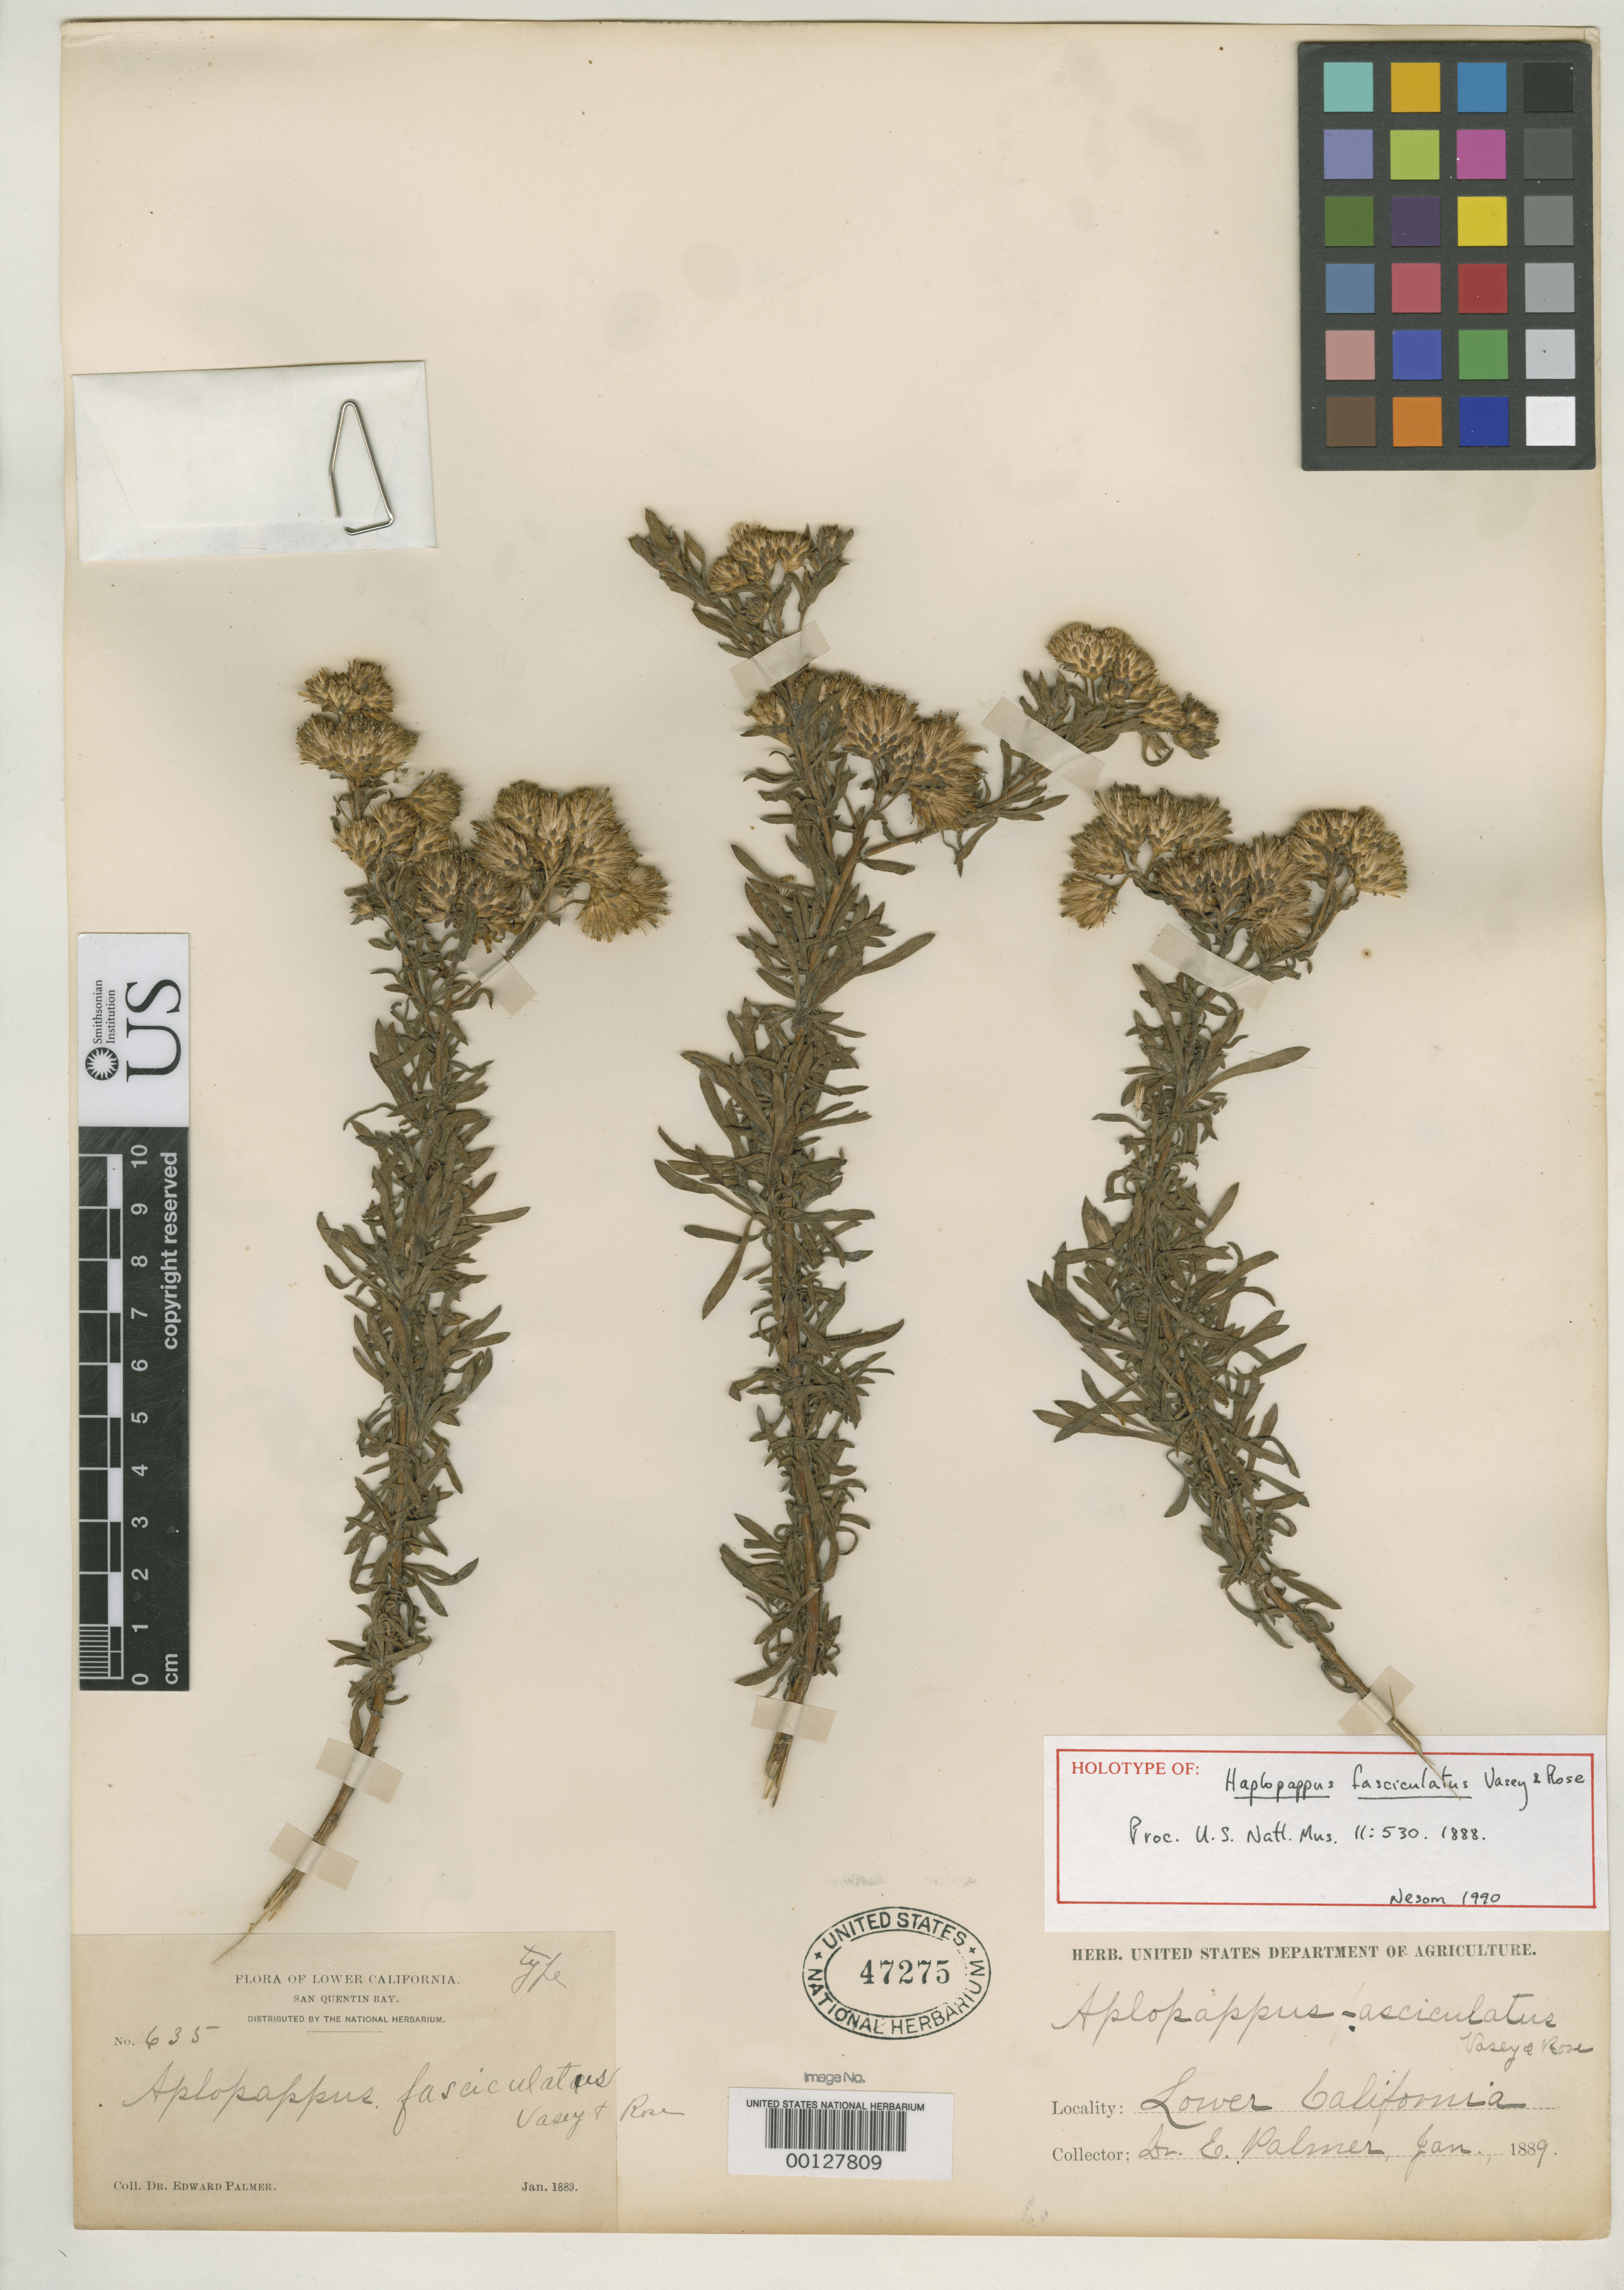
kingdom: Plantae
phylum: Tracheophyta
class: Magnoliopsida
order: Asterales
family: Asteraceae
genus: Haplopappus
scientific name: Haplopappus fasciculatus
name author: Vasey & Rose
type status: Holotype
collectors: E. Palmer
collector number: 635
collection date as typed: Jan 1889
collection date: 1889-01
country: Mexico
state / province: Baja California Norte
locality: San Quentin Bay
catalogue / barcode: US 47275